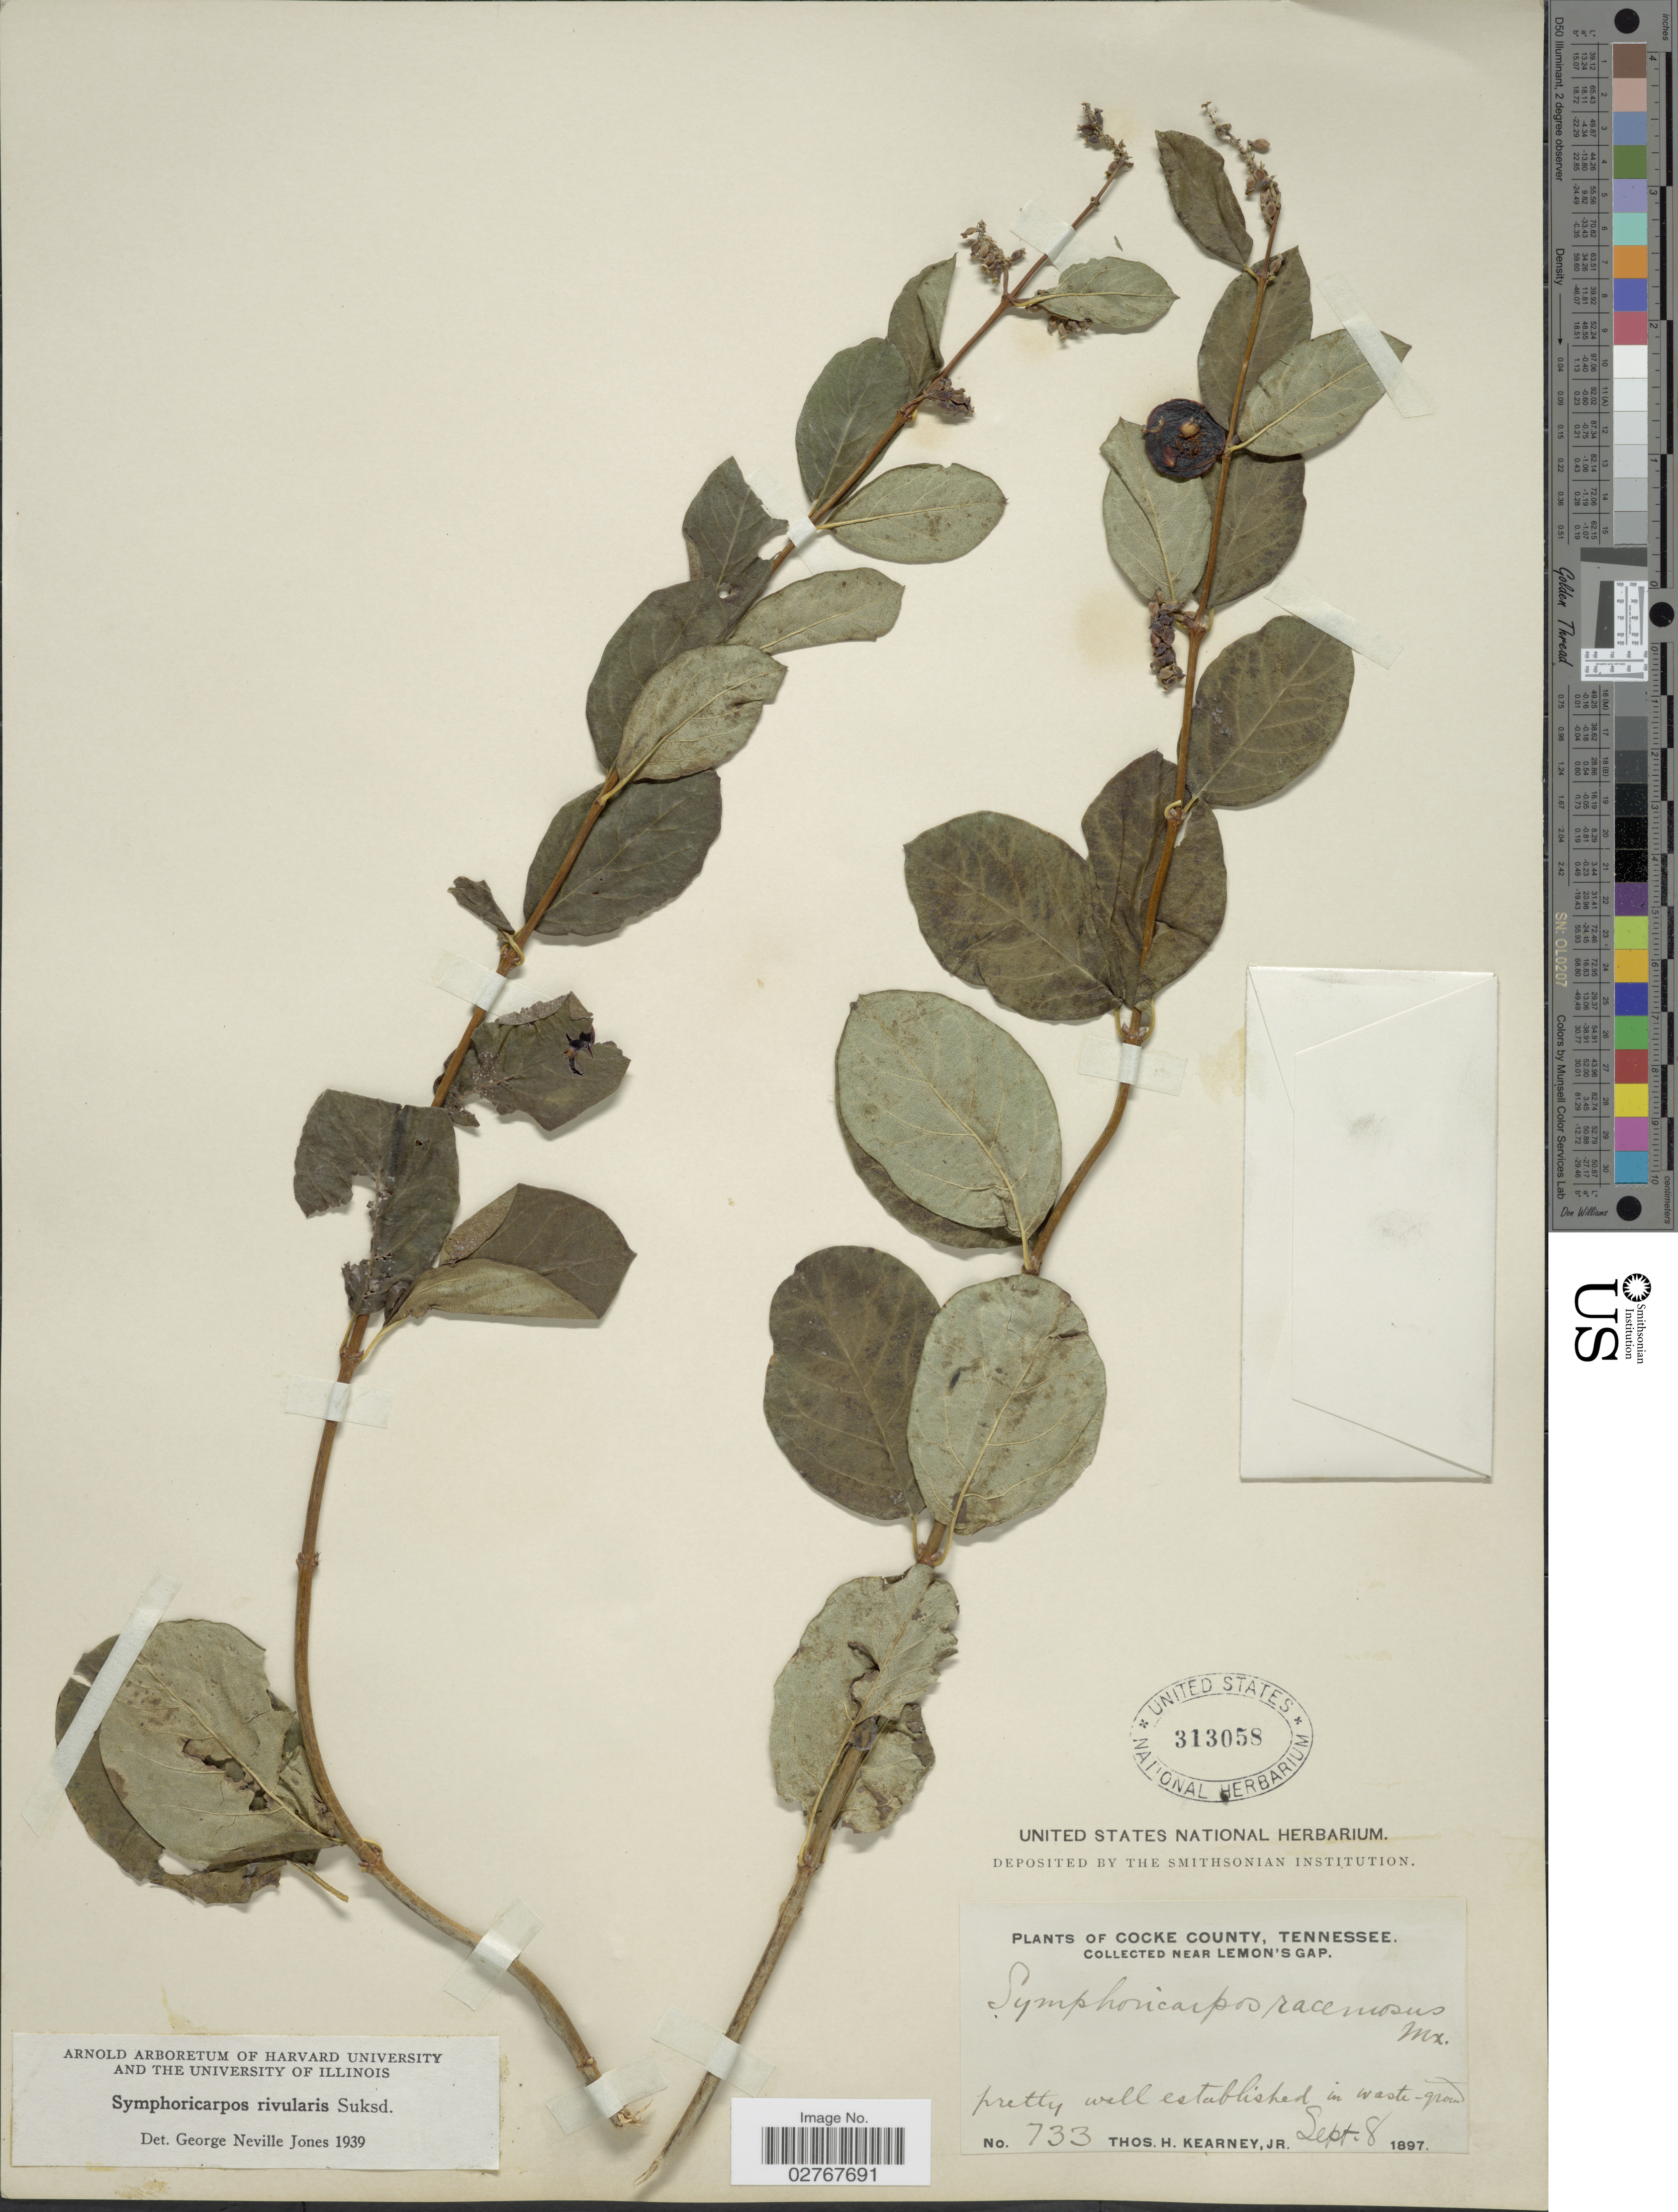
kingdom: Plantae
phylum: Tracheophyta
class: Magnoliopsida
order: Dipsacales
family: Caprifoliaceae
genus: Symphoricarpos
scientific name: Symphoricarpos rivularis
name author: Suksd.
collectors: T. H. Kearney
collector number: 733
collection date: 1897-09-08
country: United States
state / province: Tennessee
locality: Cocke County, near Lemon's Gap.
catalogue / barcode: US 313058